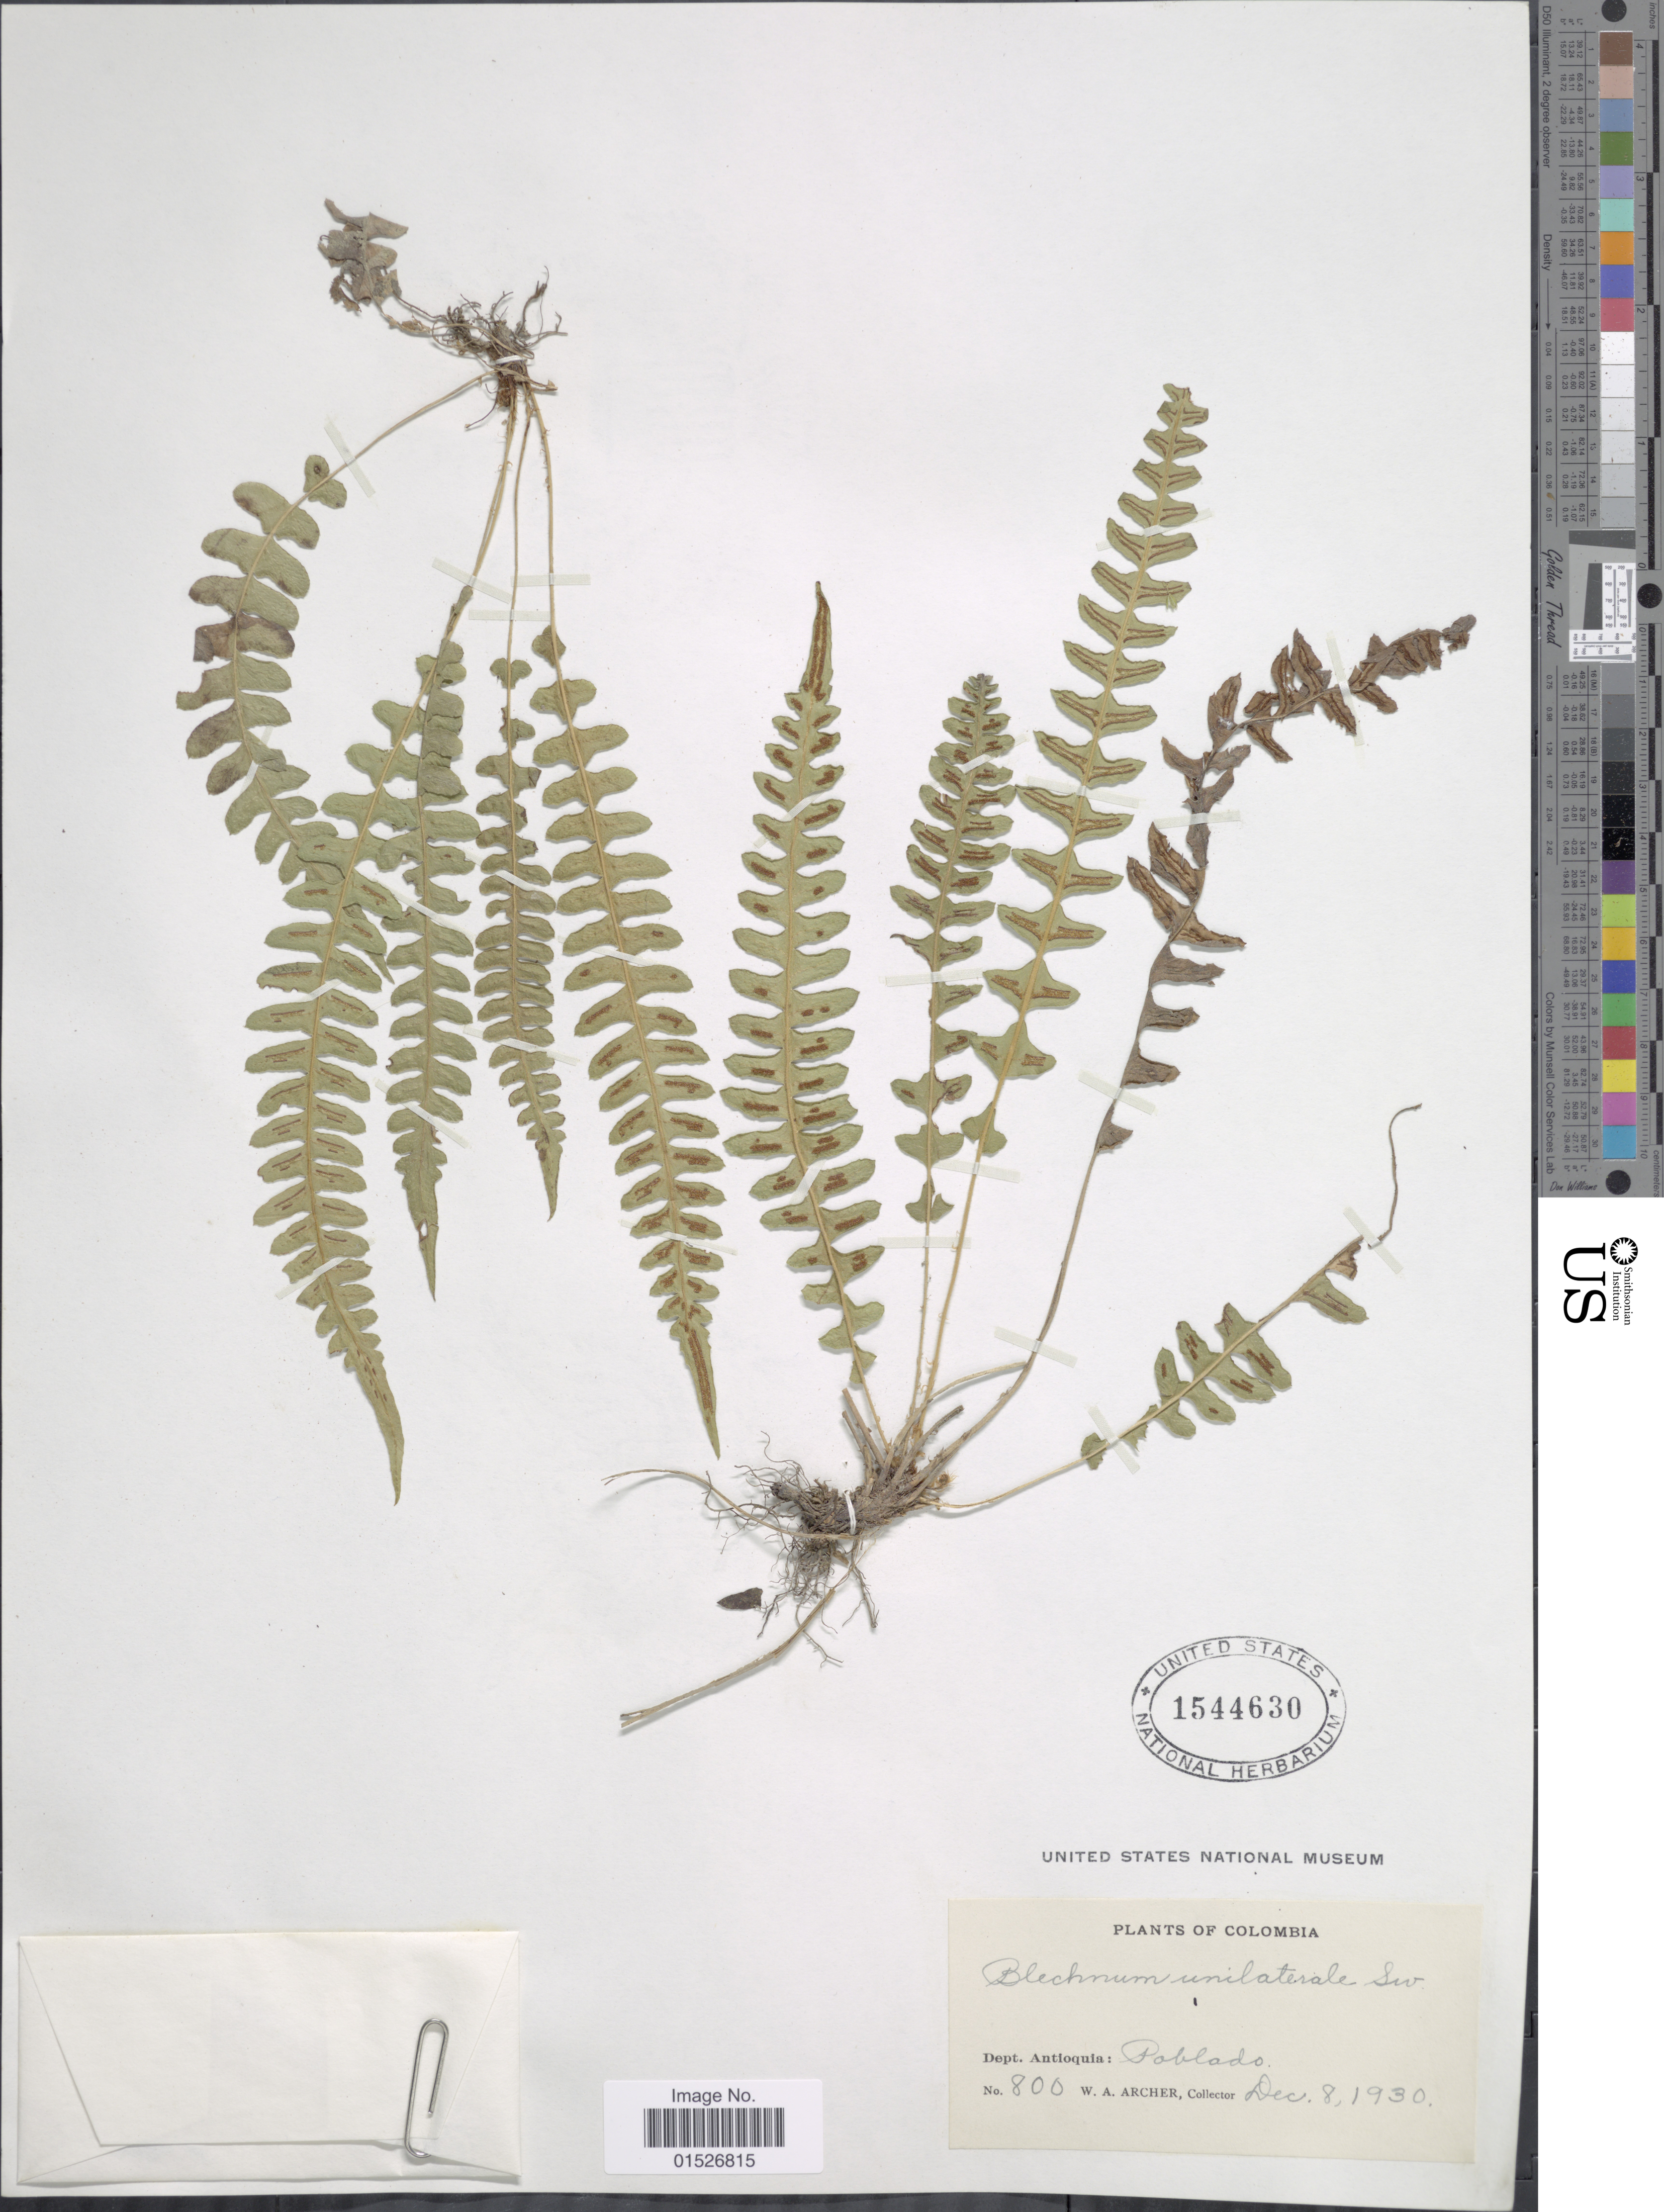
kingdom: Plantae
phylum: Tracheophyta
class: Polypodiopsida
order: Polypodiales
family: Blechnaceae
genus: Blechnum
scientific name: Blechnum polypodioides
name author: Raddi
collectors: W. A. Archer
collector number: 800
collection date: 1930-12-08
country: Colombia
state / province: Antioquia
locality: Dept. Antioquia: Poblado.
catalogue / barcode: US 1544630